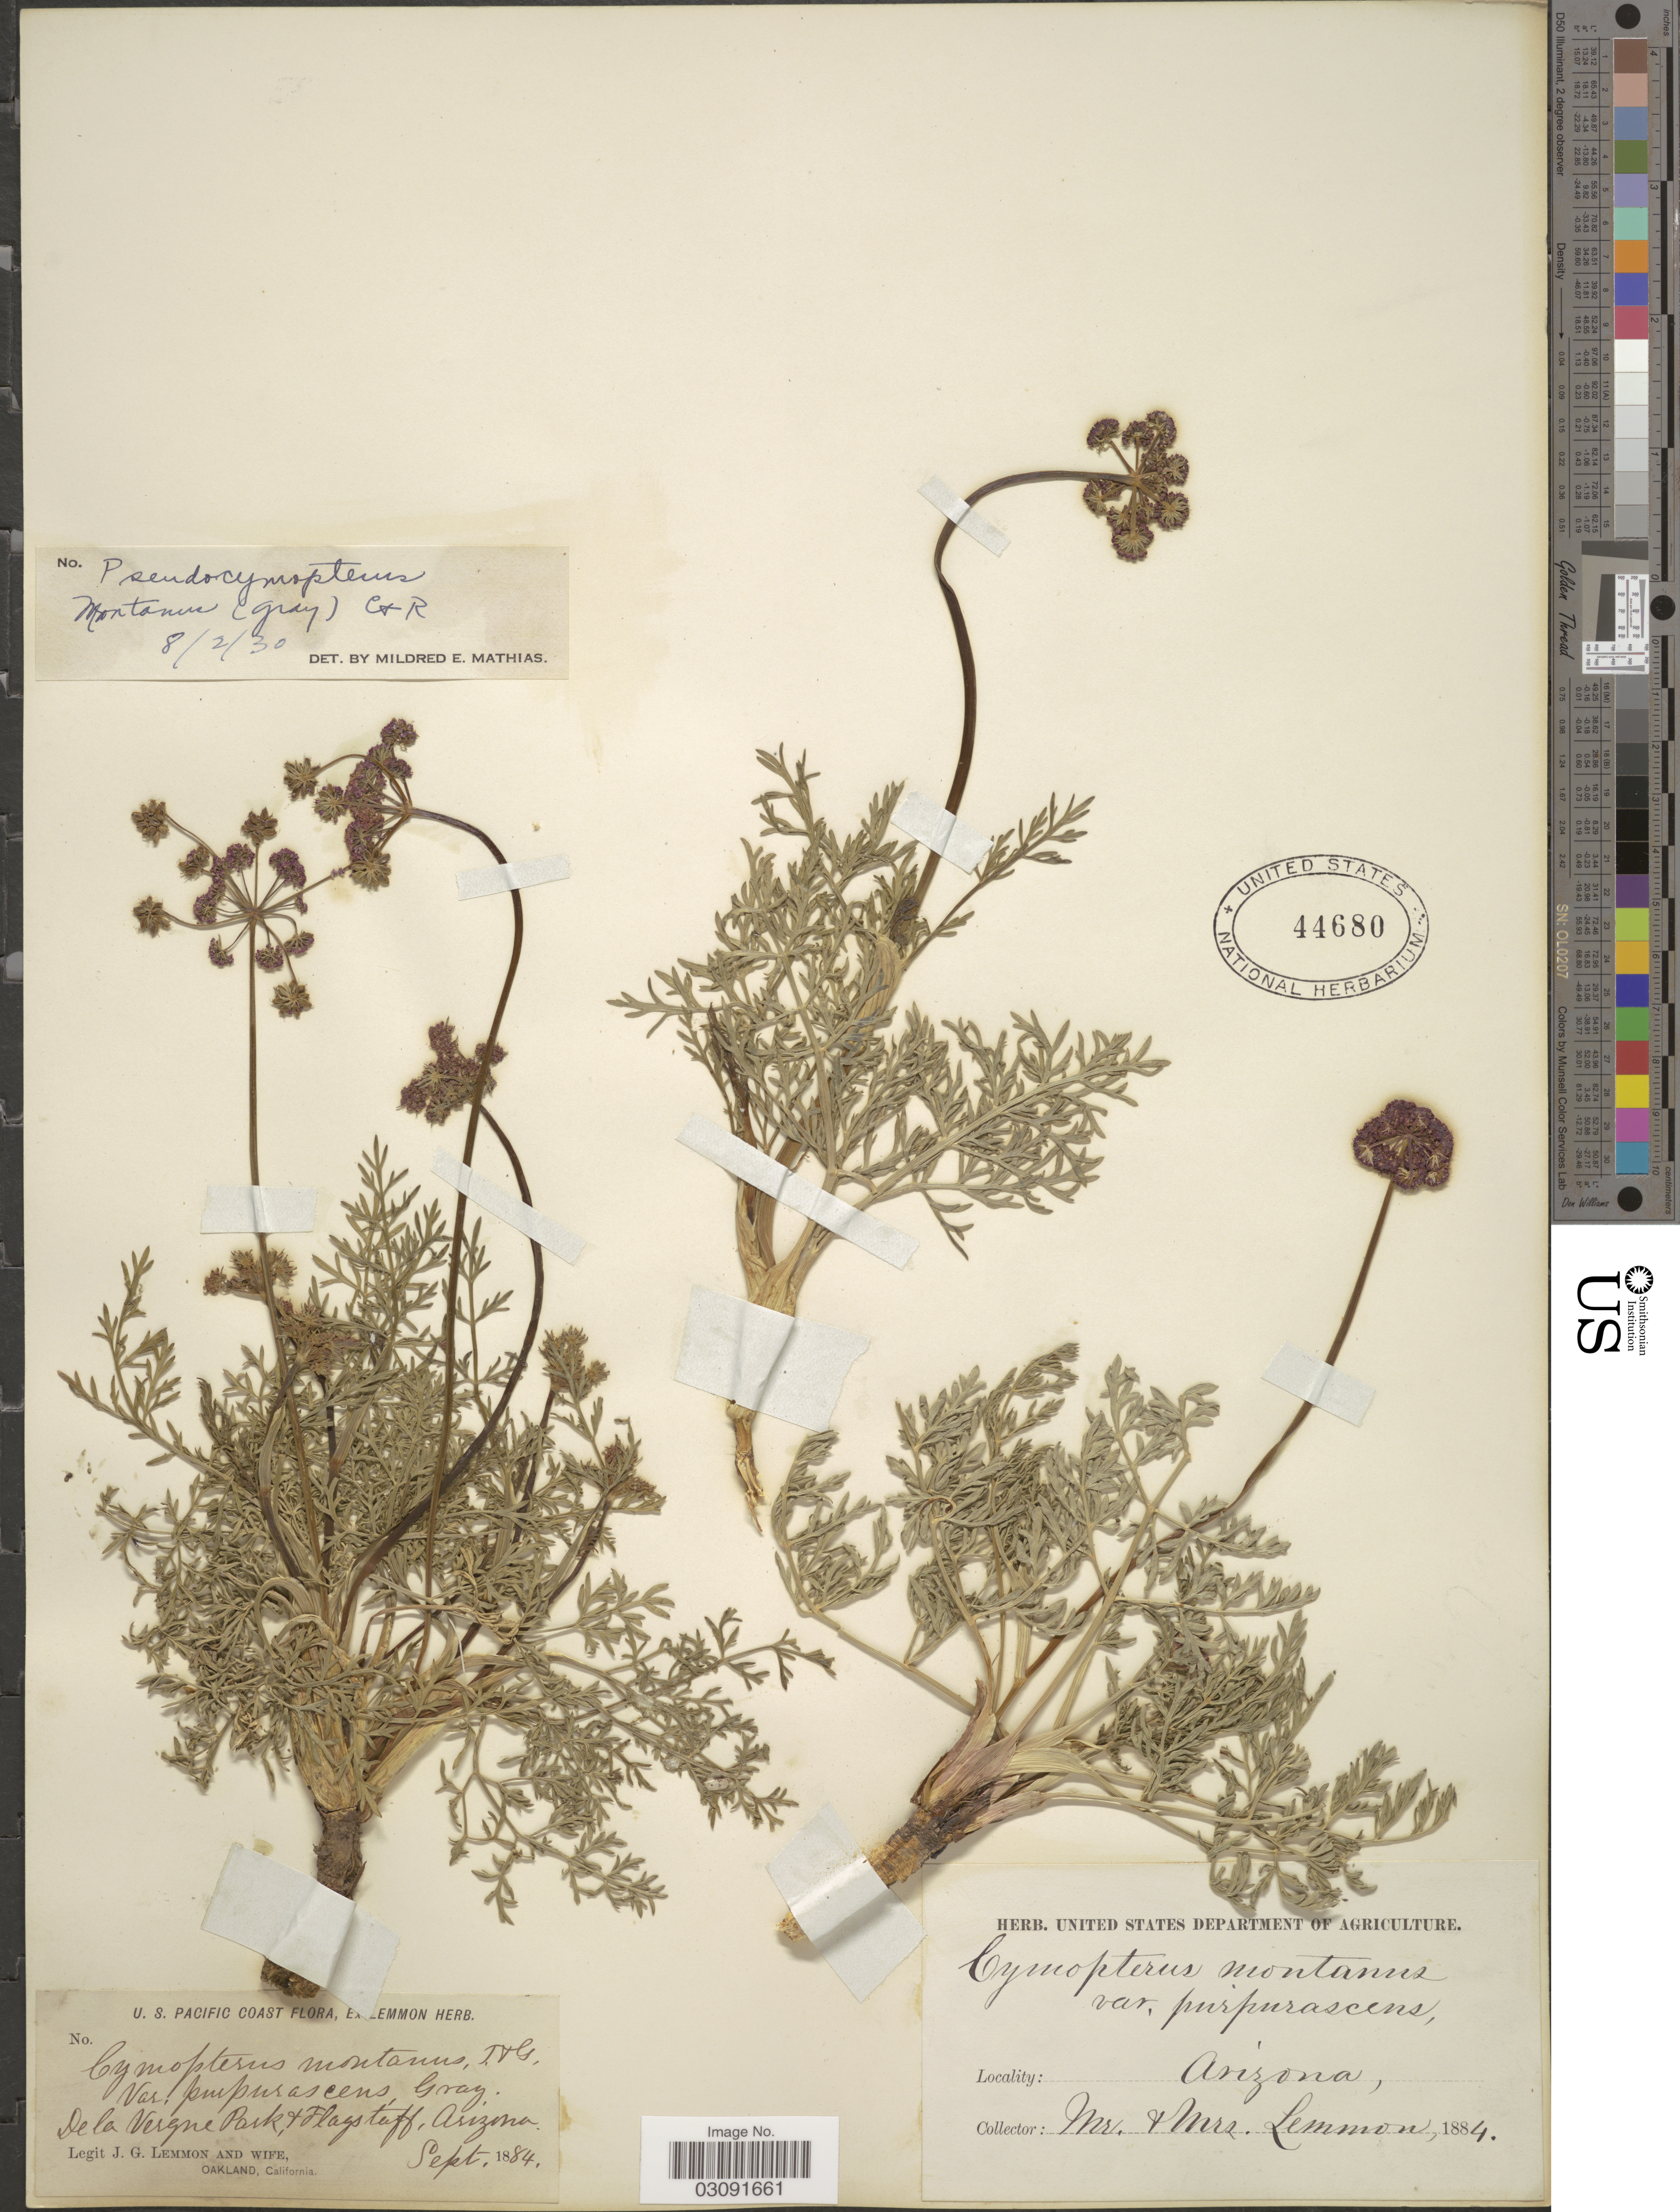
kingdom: Plantae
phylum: Tracheophyta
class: Magnoliopsida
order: Apiales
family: Apiaceae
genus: Pseudocymopterus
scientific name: Pseudocymopterus montanus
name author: (A. Gray) J.M. Coult. & Rose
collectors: J. Lemmon & Mrs. J. G. Lemmon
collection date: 1884-09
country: United States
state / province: Arizona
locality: De la Vergne Park & Flagstaff.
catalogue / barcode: US 44680